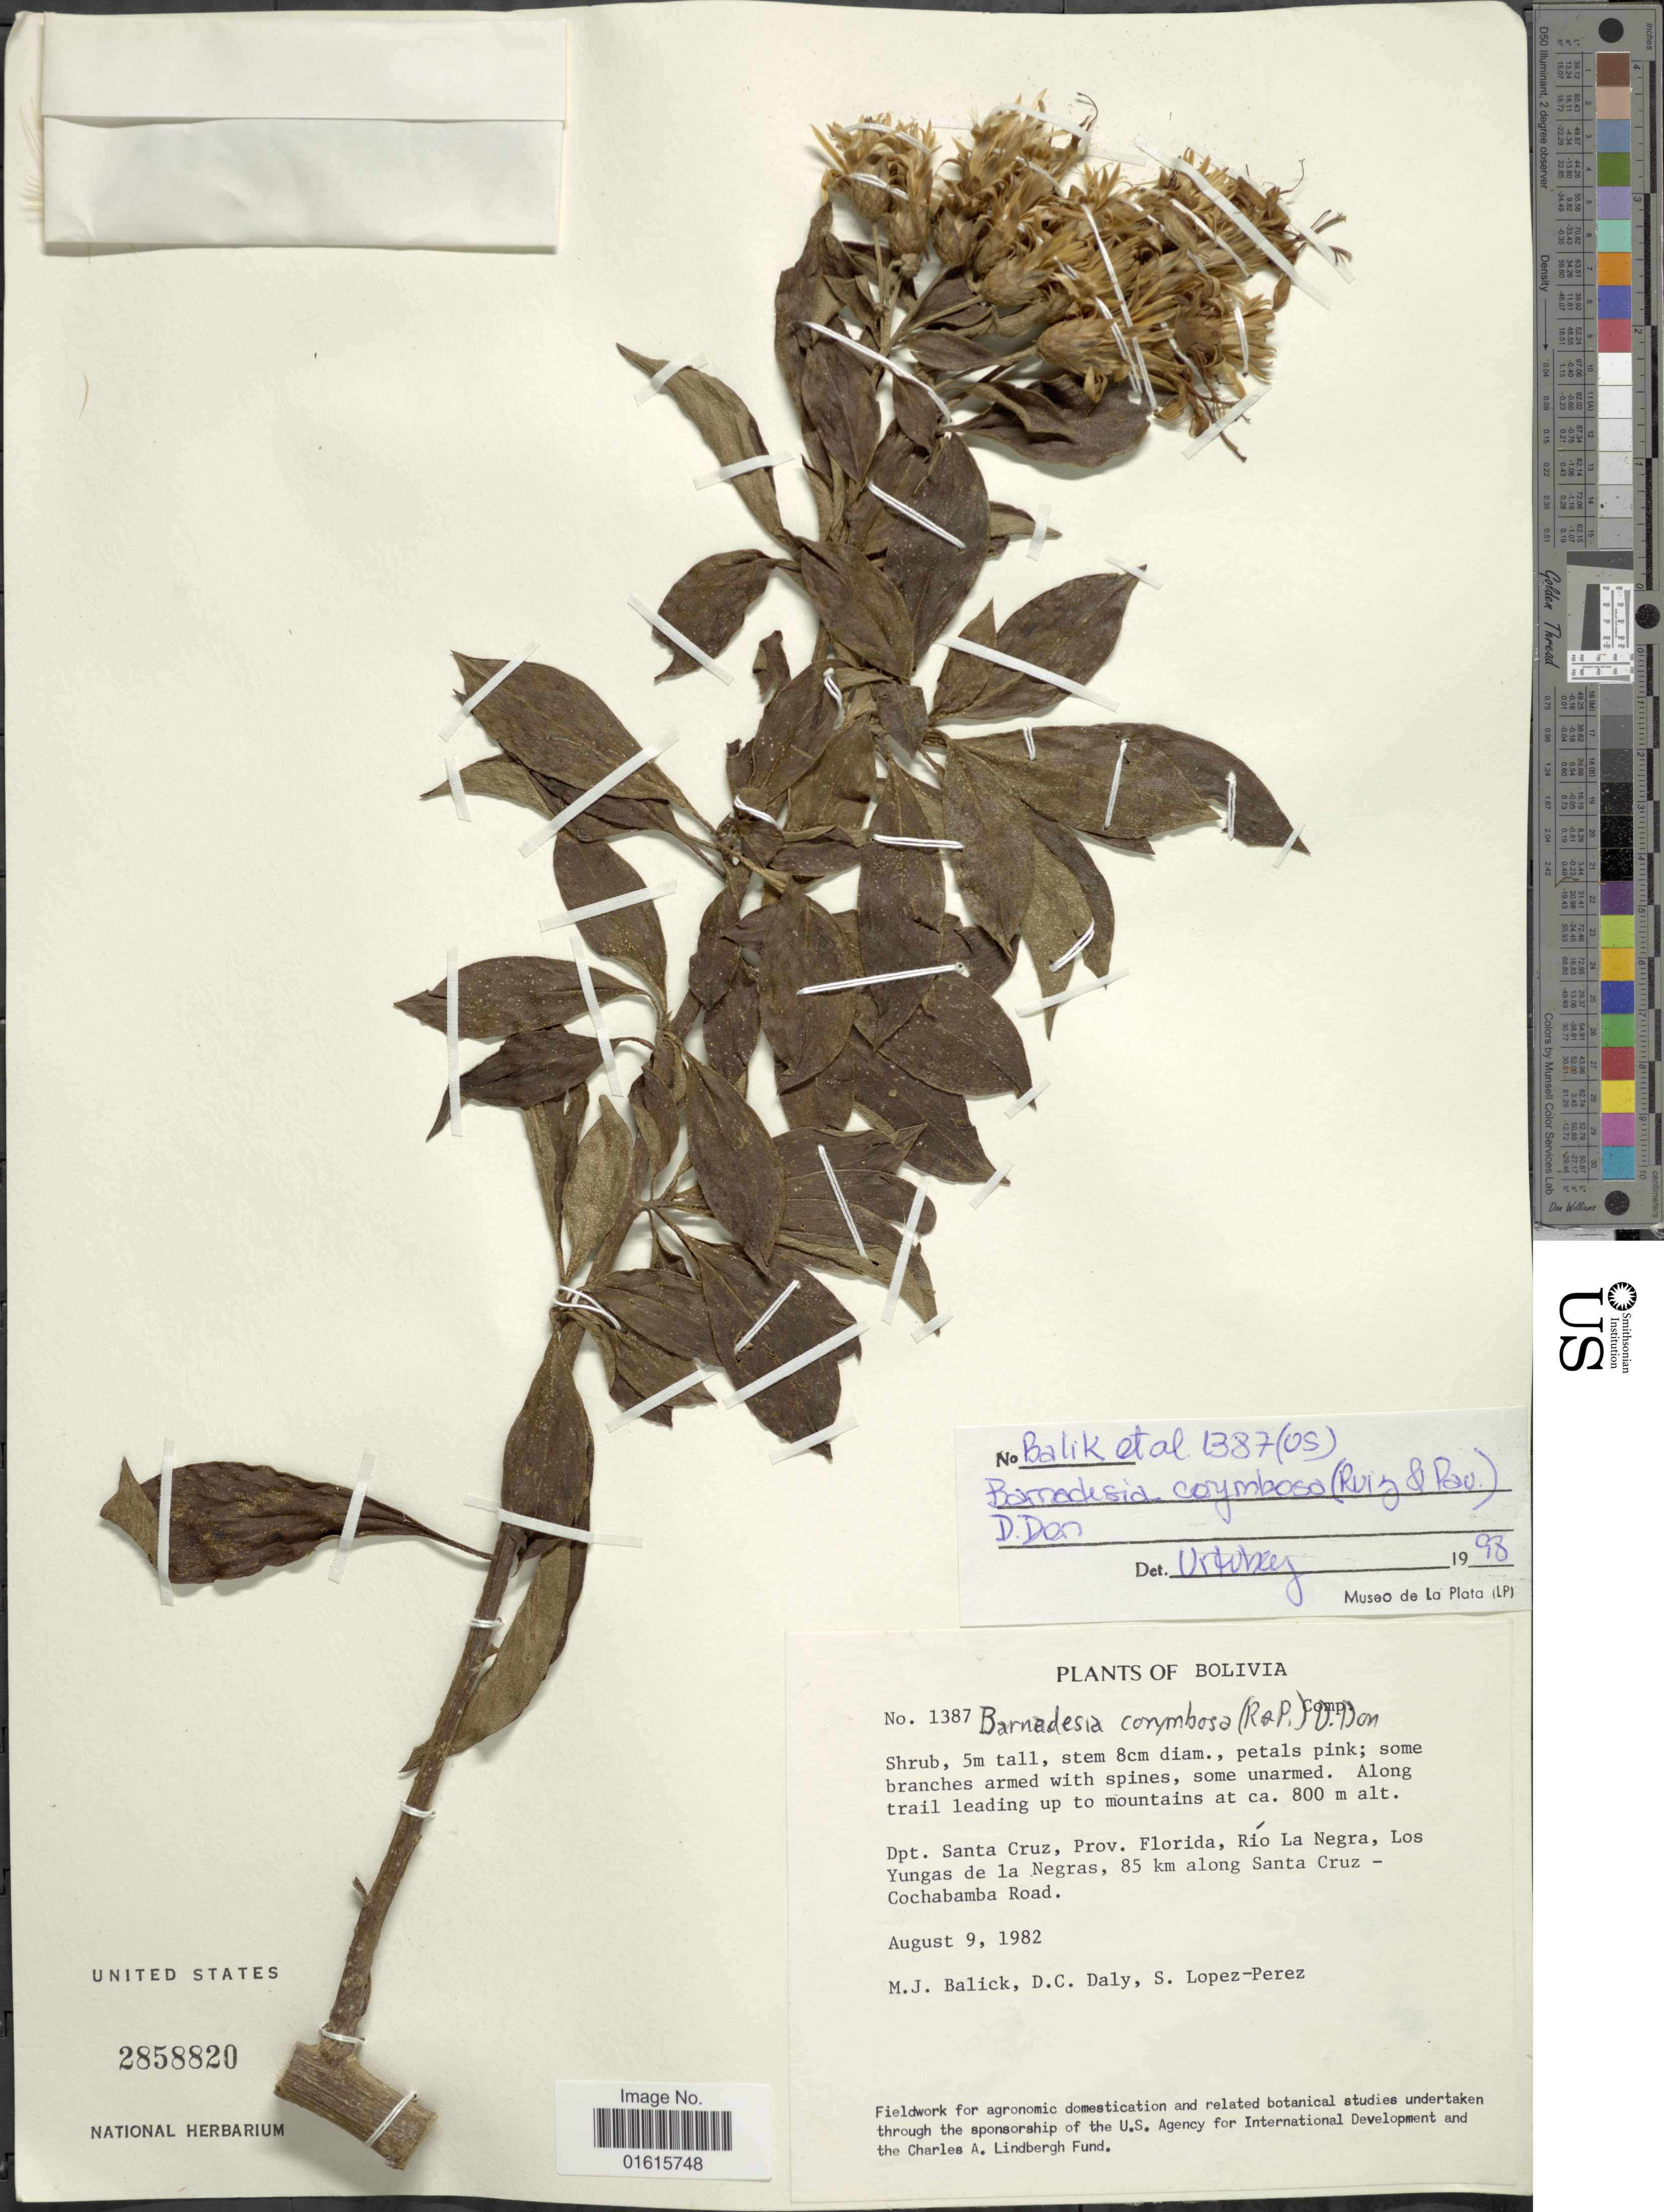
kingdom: Plantae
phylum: Tracheophyta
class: Magnoliopsida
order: Asterales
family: Asteraceae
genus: Barnadesia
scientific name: Barnadesia corymbosa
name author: (Ruiz & Pav.) D. Don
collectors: M. J. Balick, D. C. Daly & S. Lopez-P.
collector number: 1387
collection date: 1982-08-09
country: Bolivia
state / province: Santa Cruz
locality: Along trail leading up to mountains, Prov. Florida, Rio La Negra, Los Yungas de la Negras, 85 km along Santa Cruz - Cochabamba Road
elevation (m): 800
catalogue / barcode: US 2858820